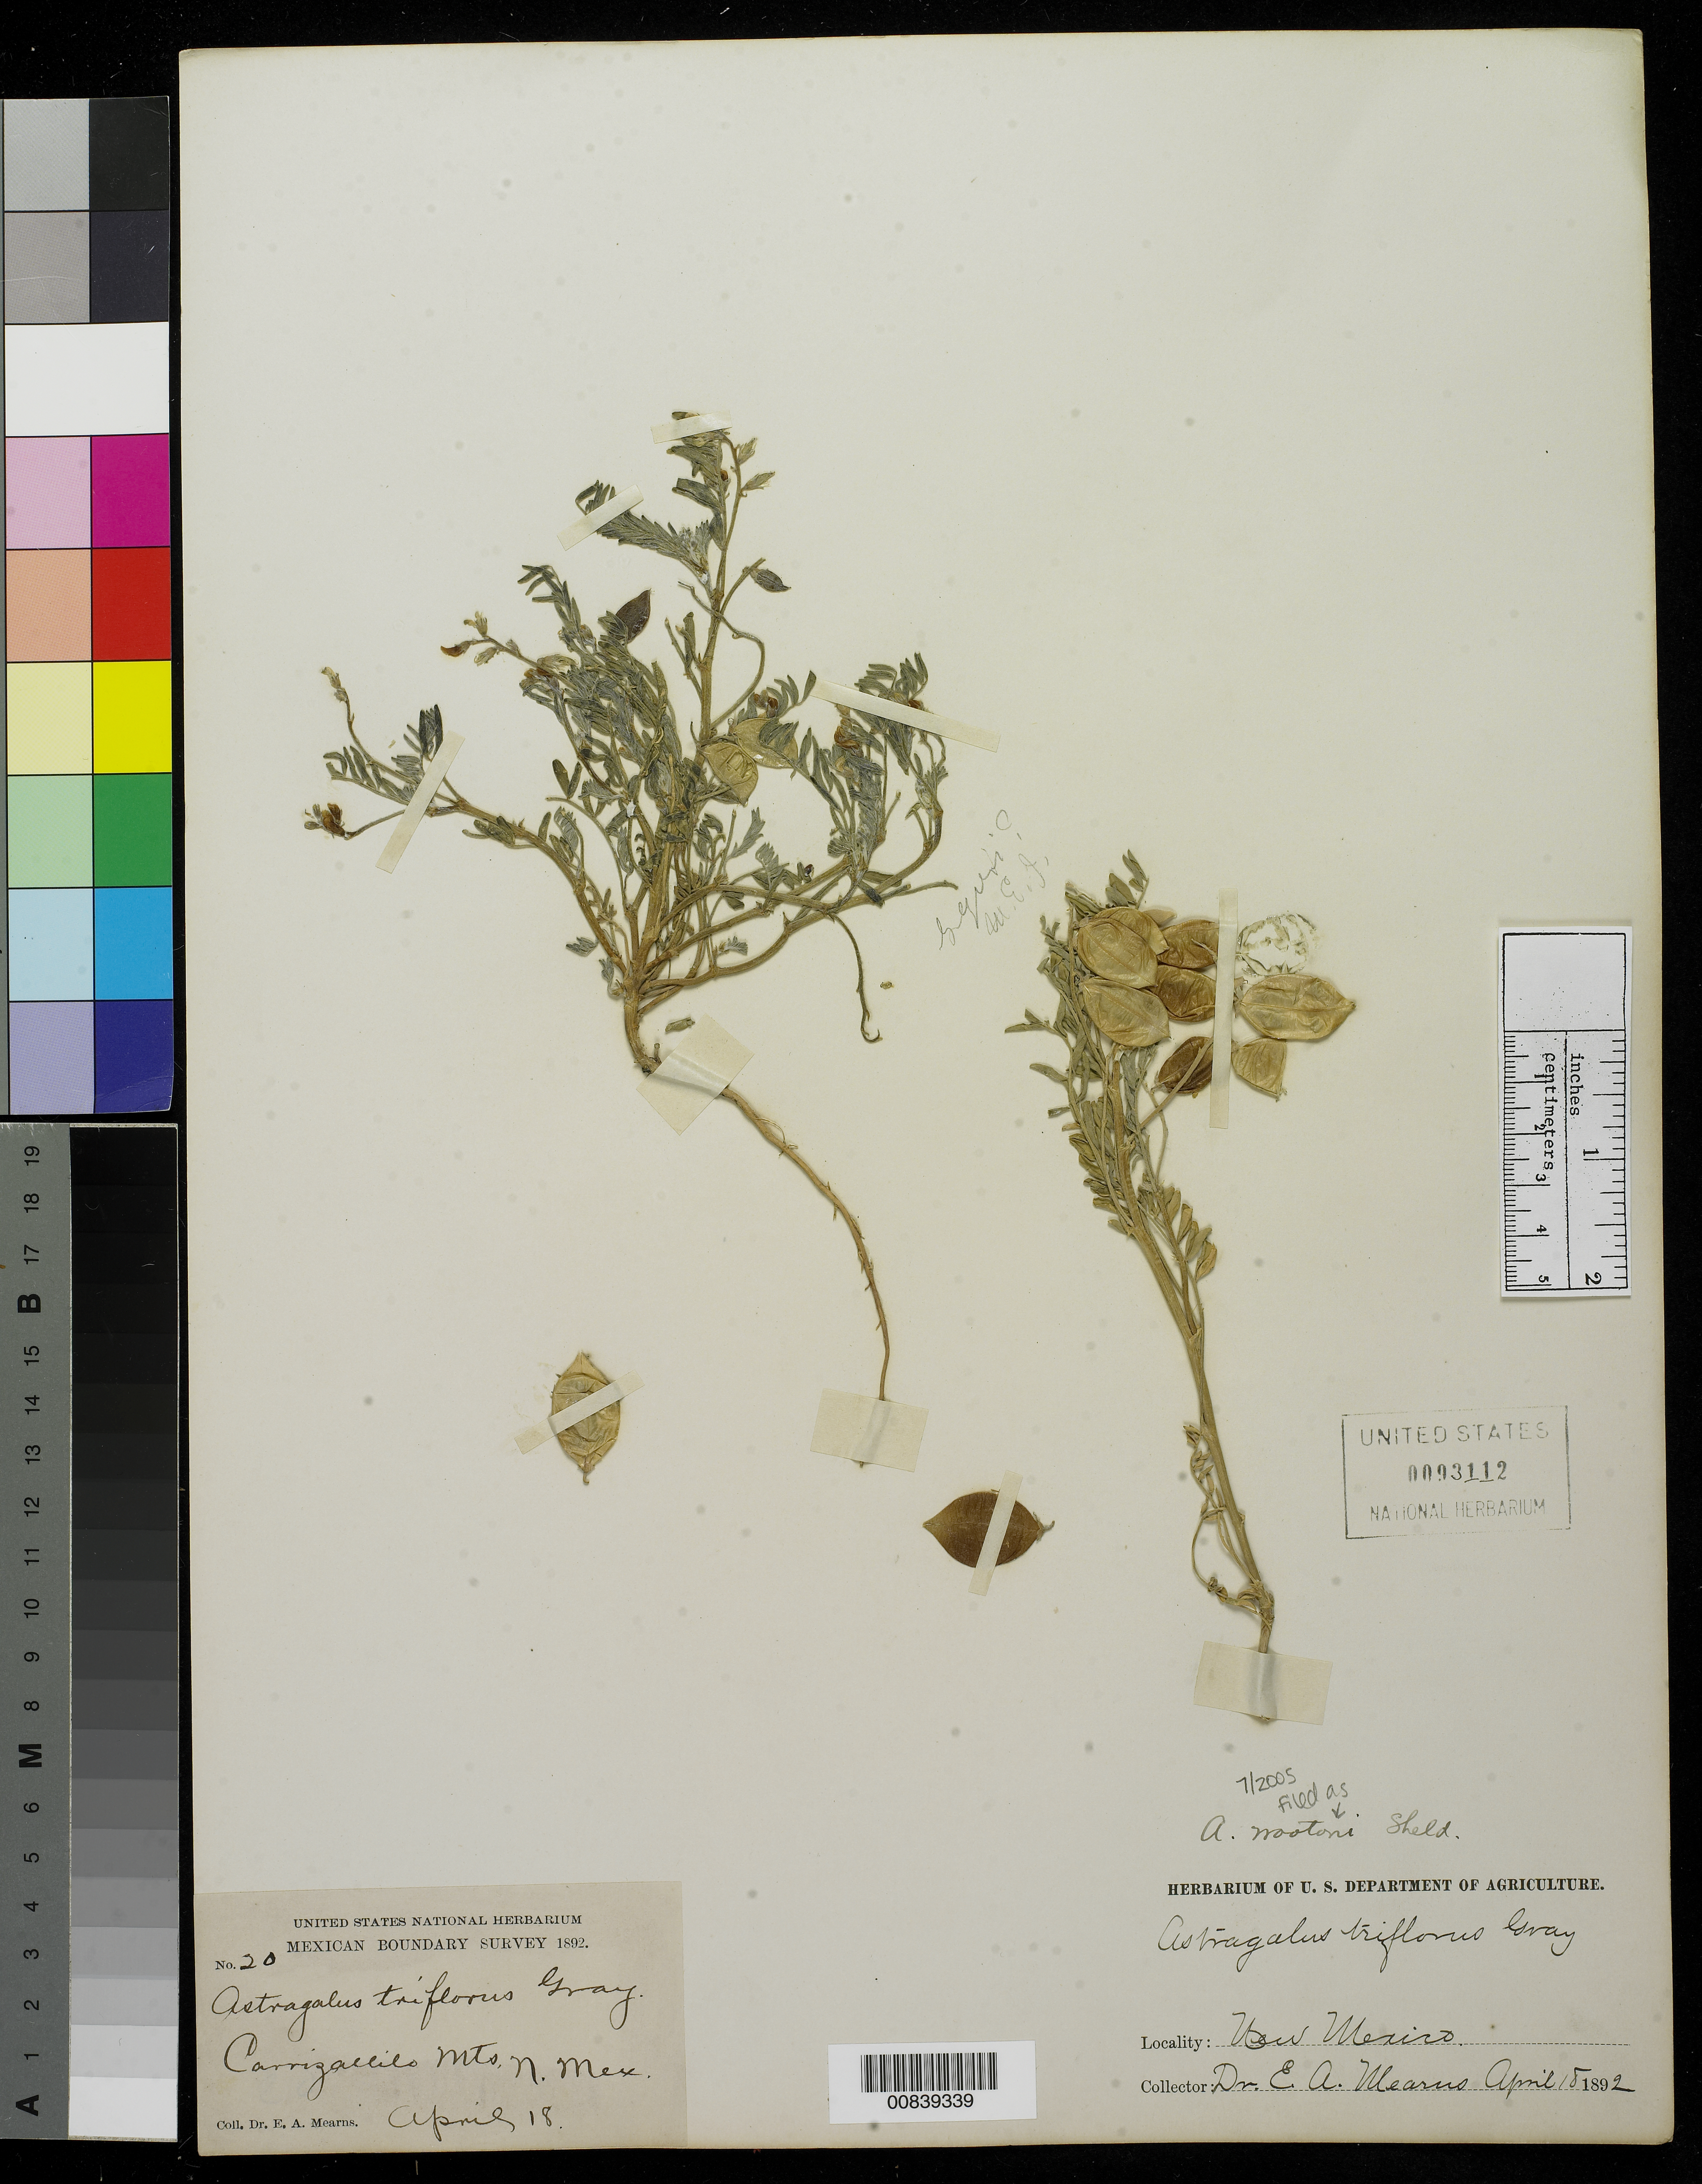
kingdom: Plantae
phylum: Tracheophyta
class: Magnoliopsida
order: Fabales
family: Fabaceae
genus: Astragalus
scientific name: Astragalus wootonii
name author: E. Sheld.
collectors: E. A. Mearns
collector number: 20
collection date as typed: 18 Apr 1892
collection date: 1892-04-18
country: United States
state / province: New Mexico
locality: Carrizalillo Nts., New Mexico.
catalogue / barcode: US 93112